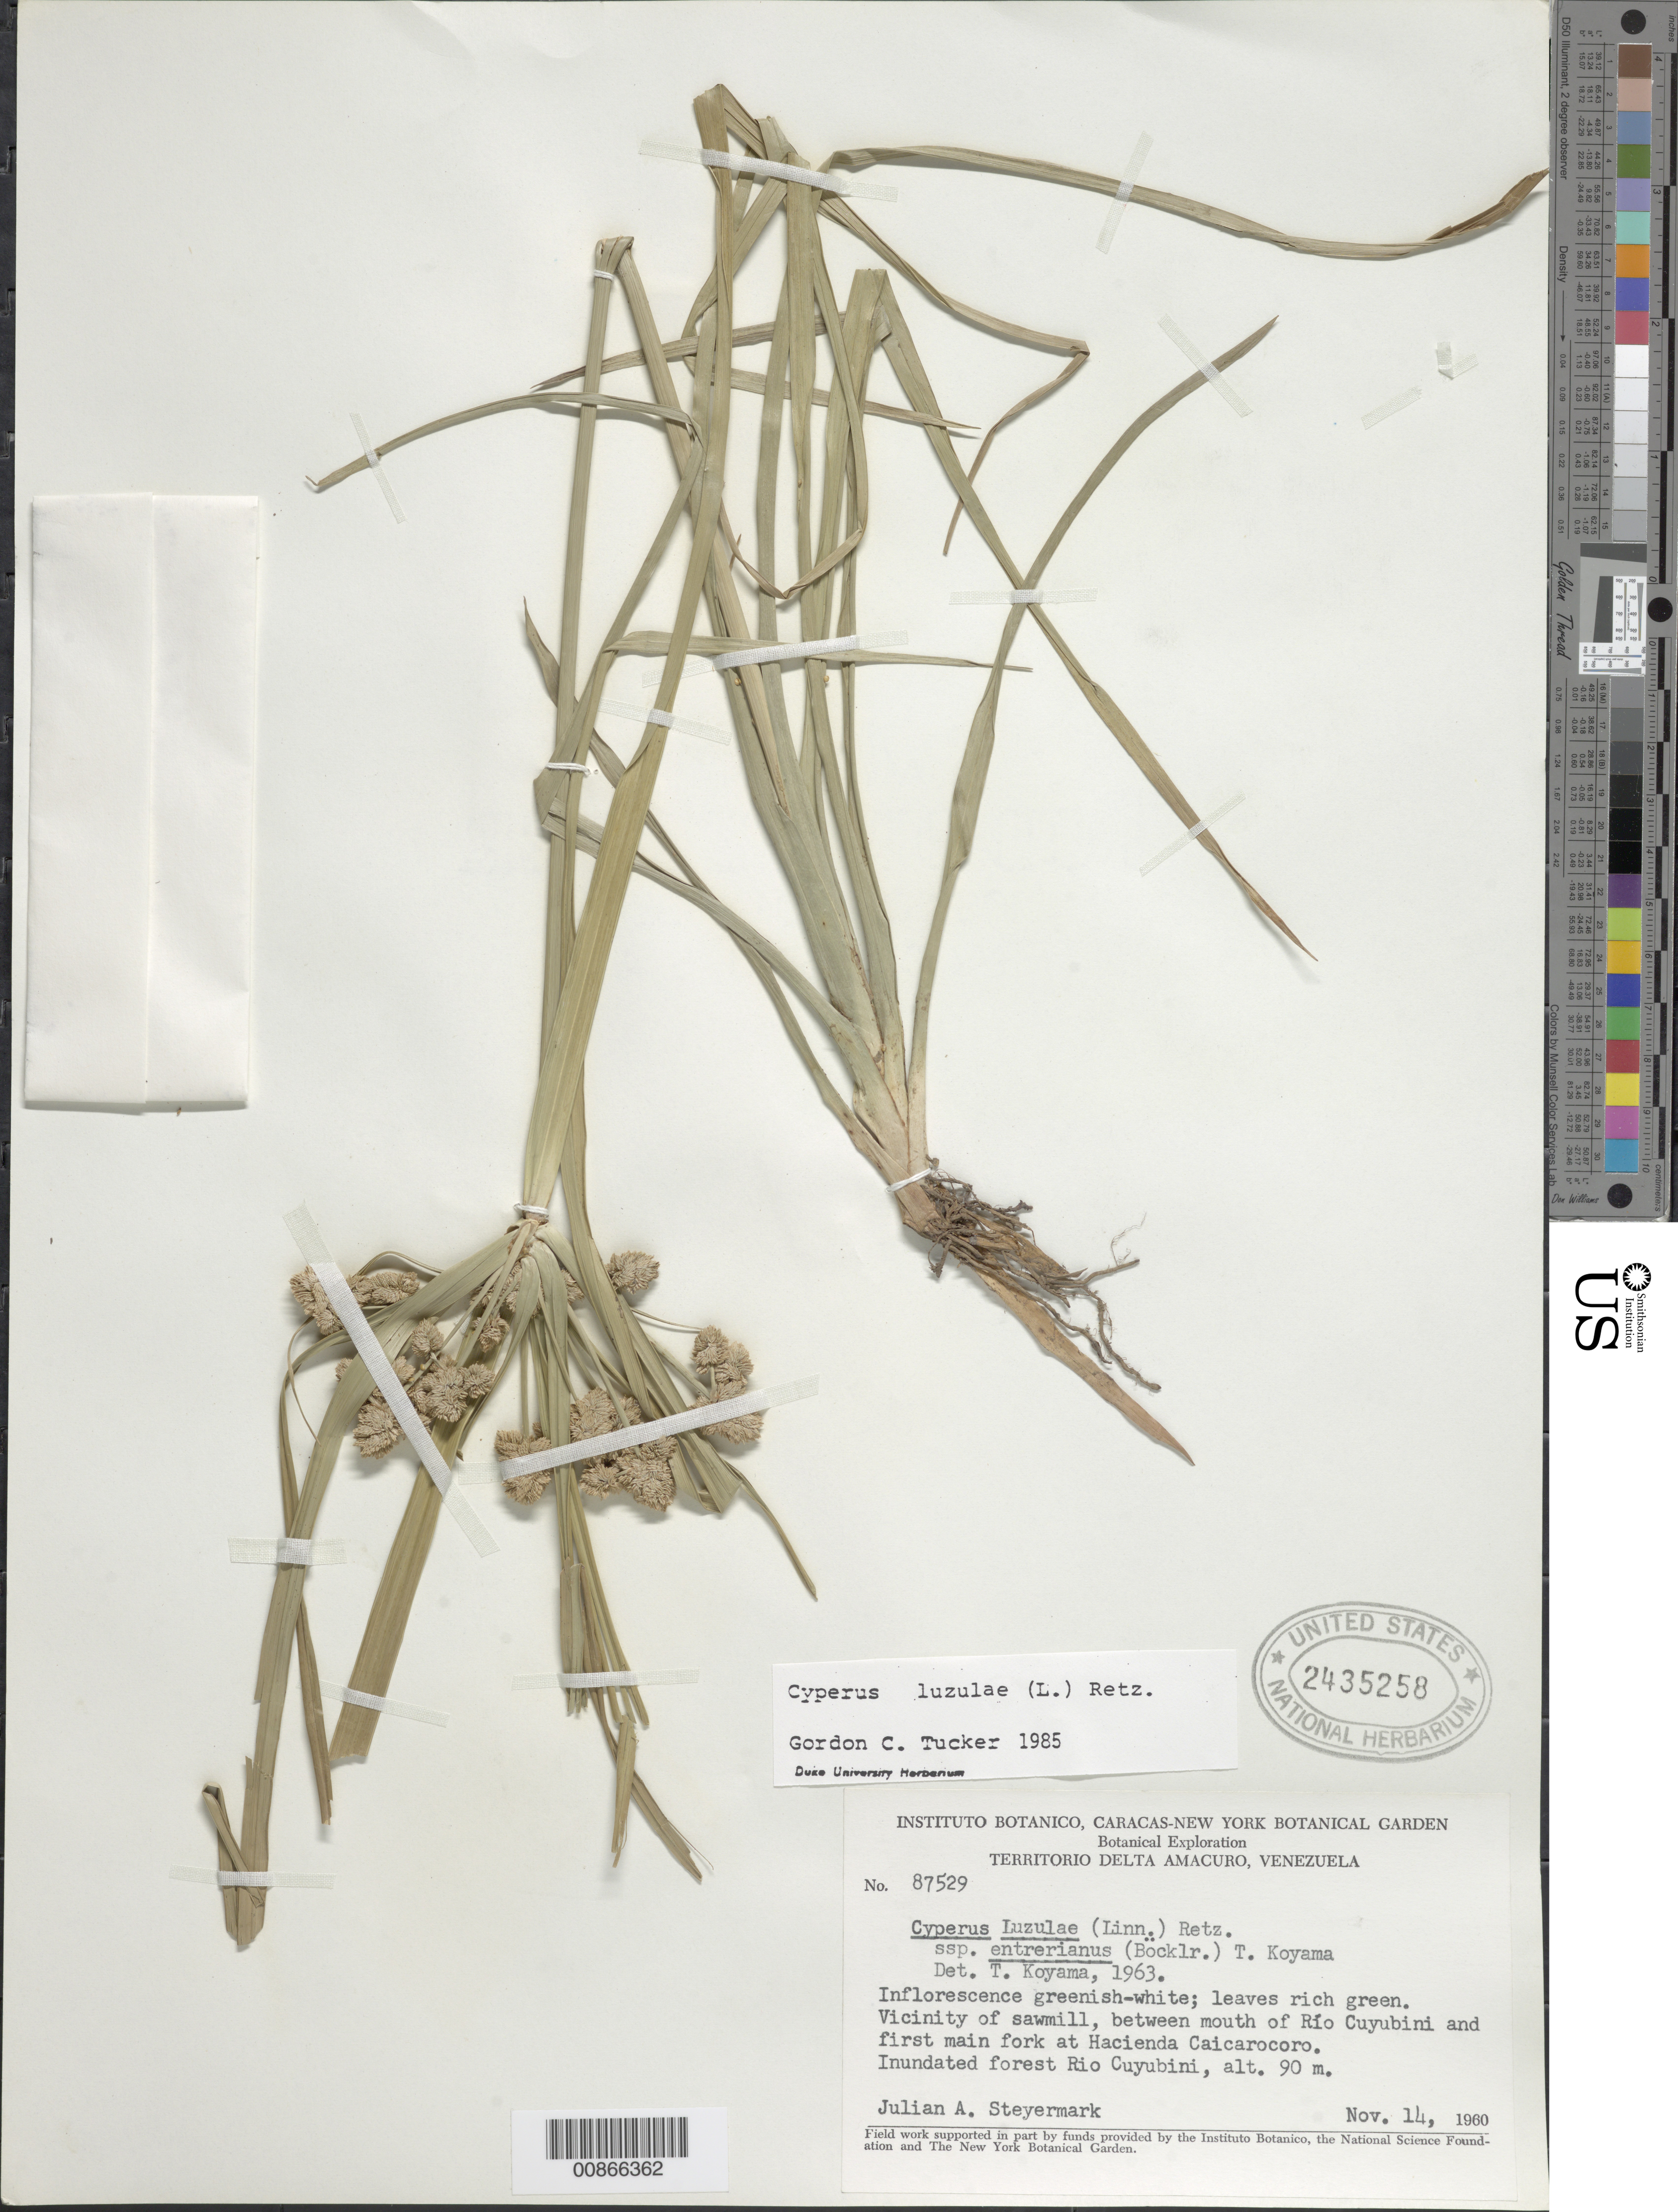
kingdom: Plantae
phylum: Tracheophyta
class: Liliopsida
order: Poales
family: Cyperaceae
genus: Cyperus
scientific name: Cyperus luzulae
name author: (L.) Rottb. ex Retz.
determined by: Tucker, G. C.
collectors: J. Steyermark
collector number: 87529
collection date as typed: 14-Nov-60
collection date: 1960-11-14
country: Venezuela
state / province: Delta Amacuro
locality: Río Cuyubini, vic of sawmill, between mouth of Río Cuyubini and first main fork at Hacienda Caicarocoro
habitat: Inundated forest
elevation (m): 90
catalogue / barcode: US 2435258